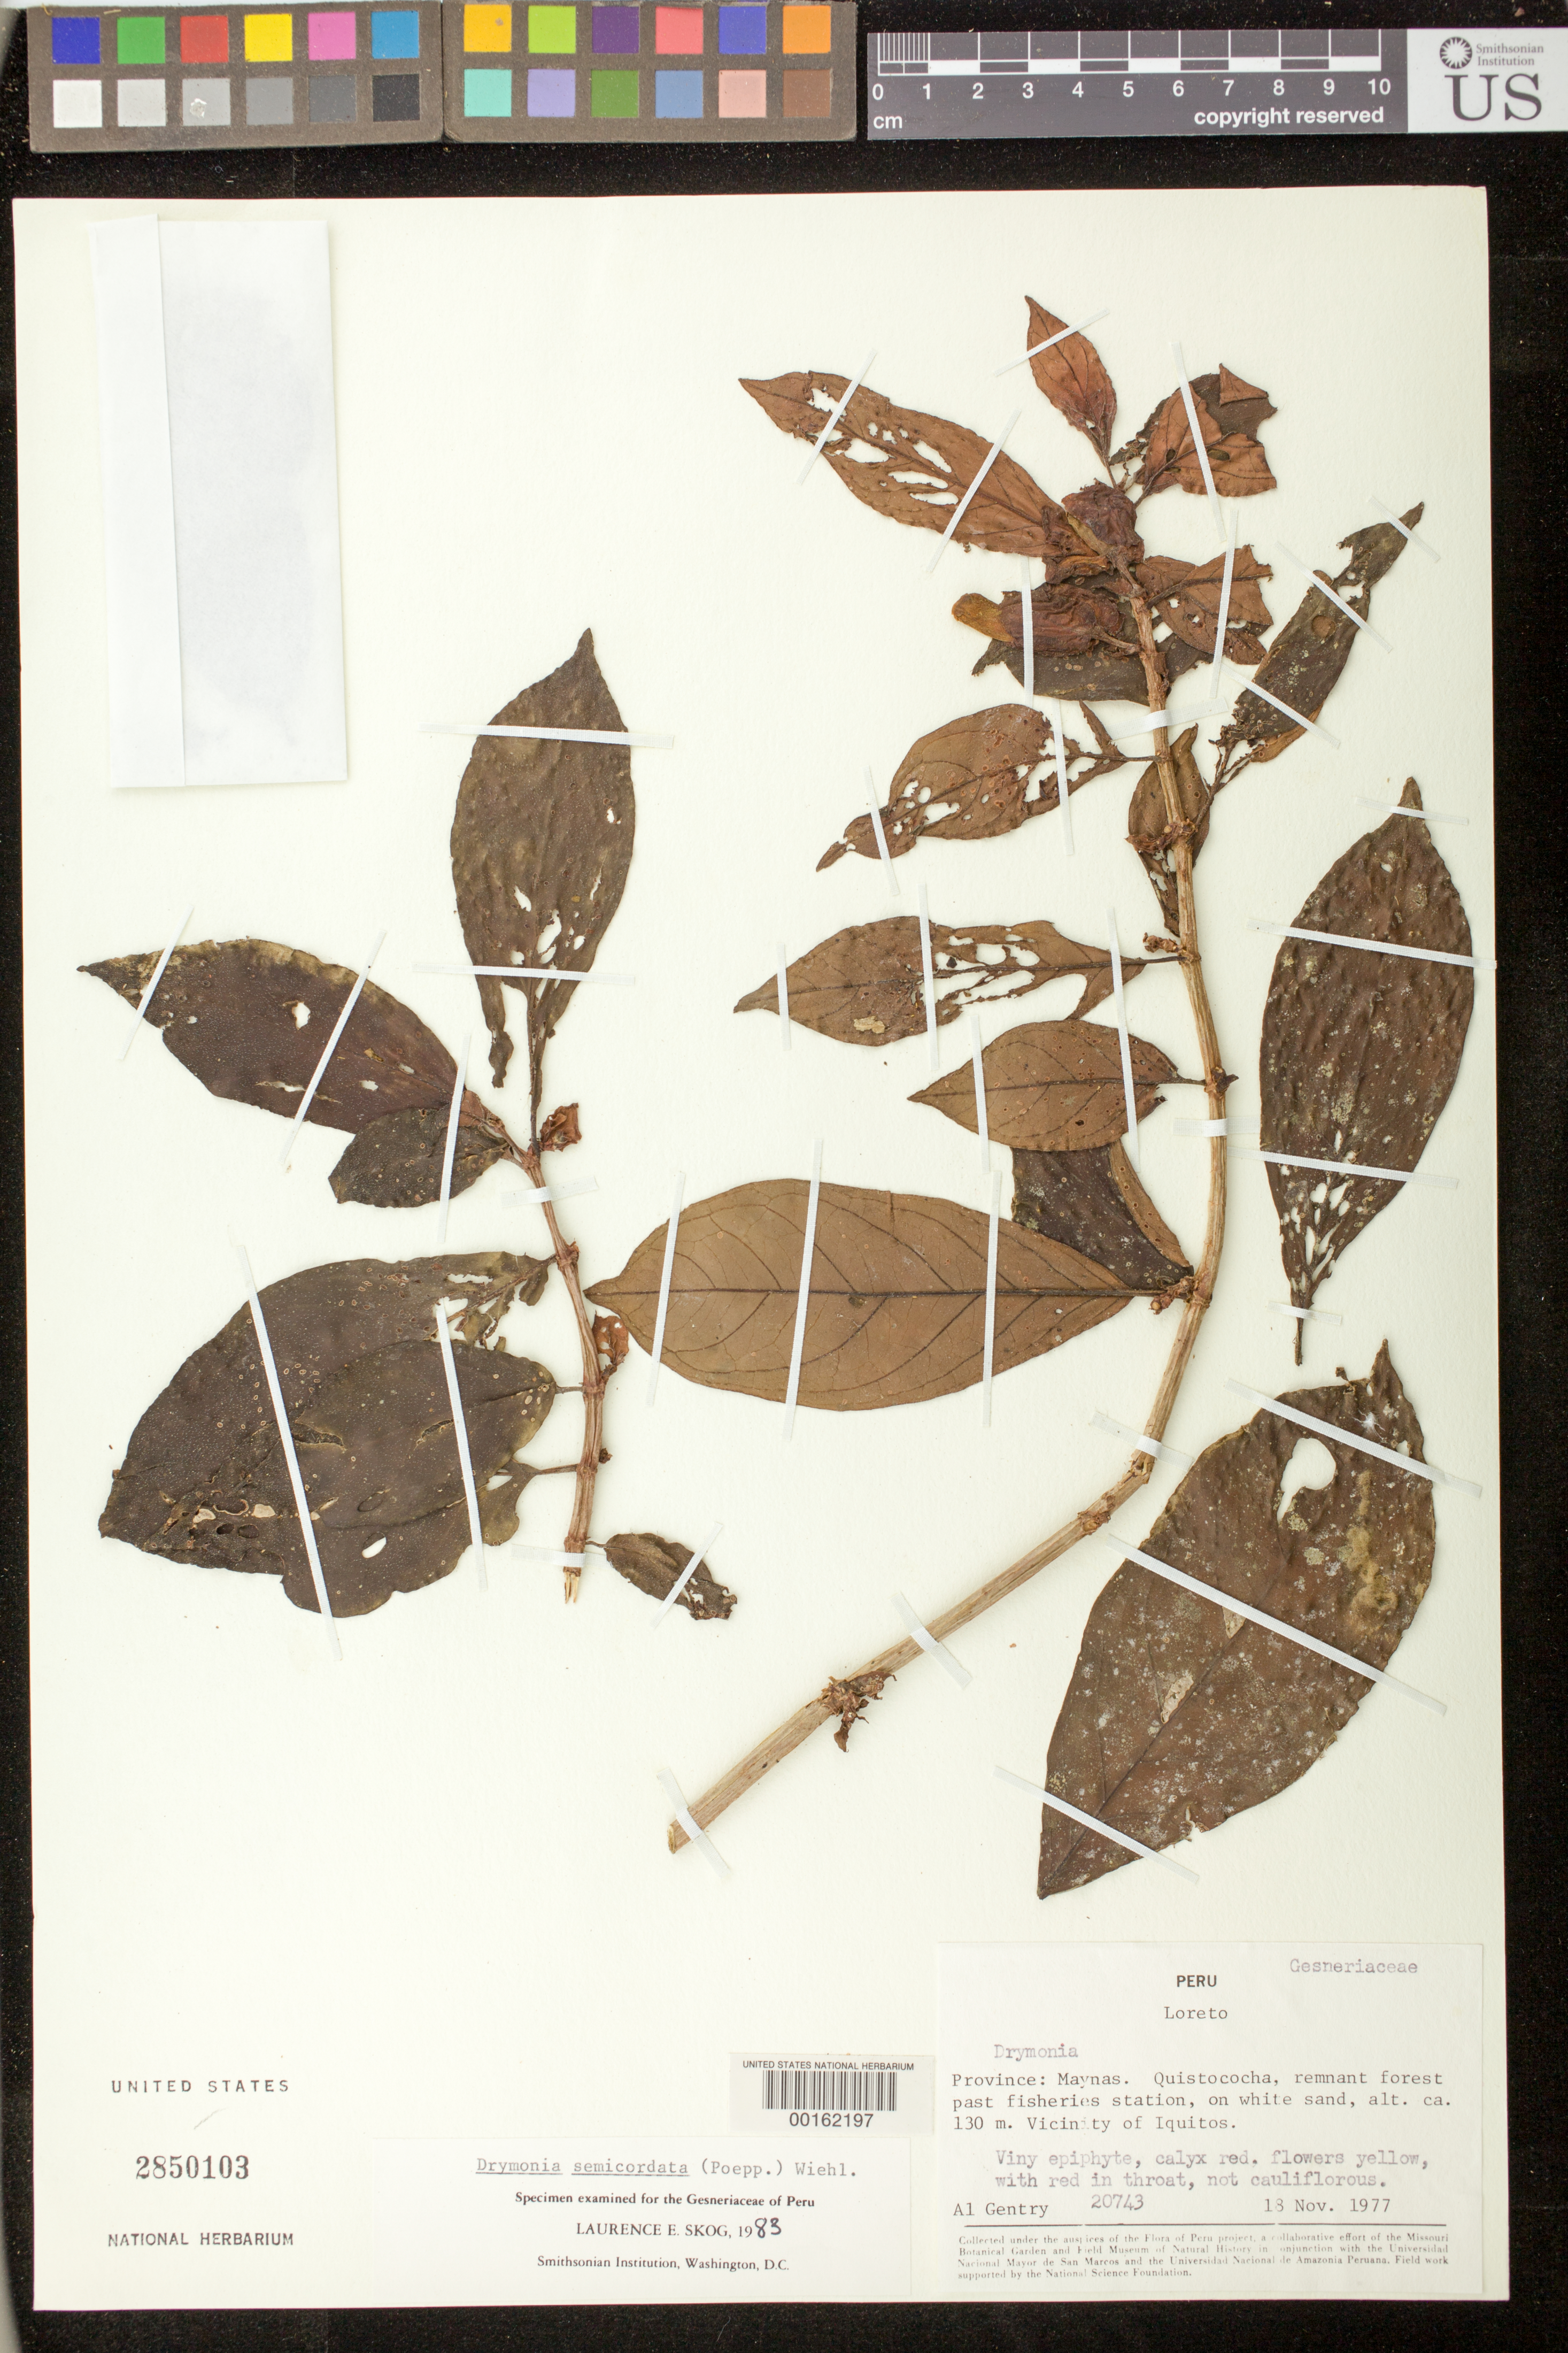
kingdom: Plantae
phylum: Tracheophyta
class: Magnoliopsida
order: Lamiales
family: Gesneriaceae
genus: Drymonia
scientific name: Drymonia semicordata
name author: (Poepp.) Wiehler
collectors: A. H. Gentry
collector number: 20743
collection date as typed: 18 Nov 1977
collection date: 1977-11-18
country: Peru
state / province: Loreto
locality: Prov. Maynas; Quistococha, vicinity of Iquitos, past fisheries station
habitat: Remnant forest on white sand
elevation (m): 130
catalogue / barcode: US 2850103